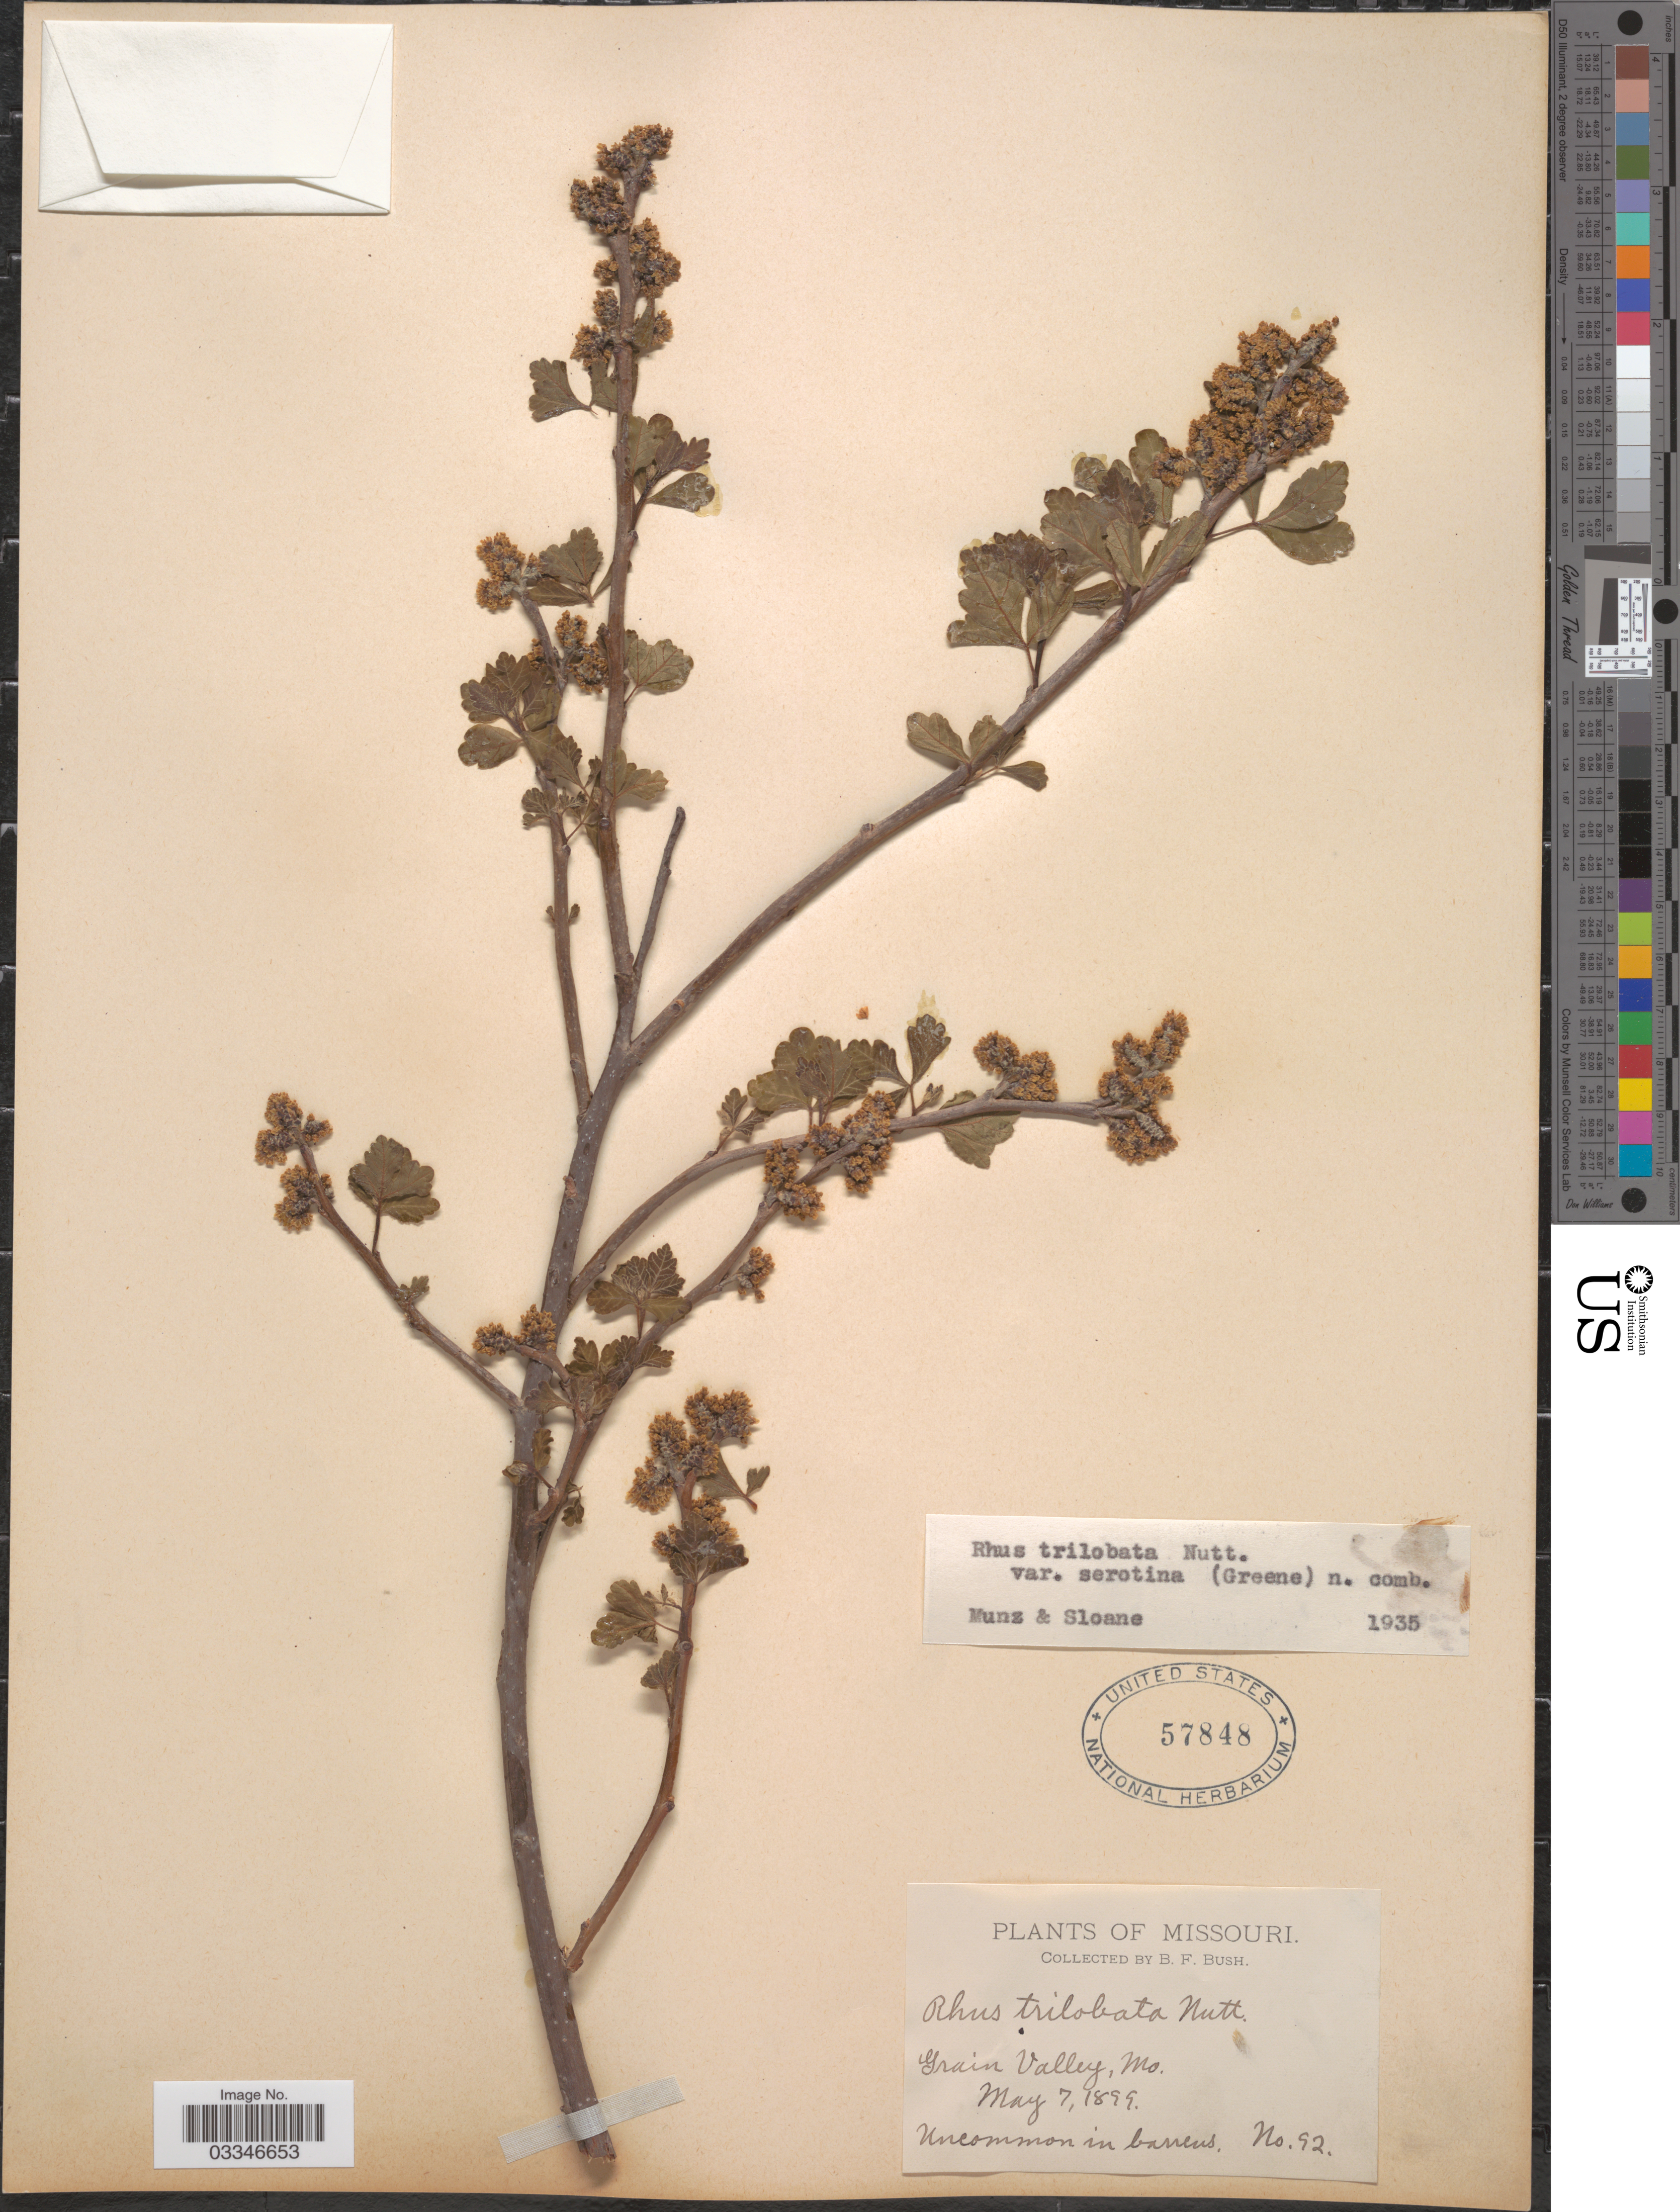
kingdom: Plantae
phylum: Tracheophyta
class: Magnoliopsida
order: Sapindales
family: Anacardiaceae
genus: Rhus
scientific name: Rhus trilobata var. serotina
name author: (Greene) F.A. Barkley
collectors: B. F. Bush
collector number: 92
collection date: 1899-05-07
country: United States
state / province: Missouri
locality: Grain Valley.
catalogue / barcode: US 57848